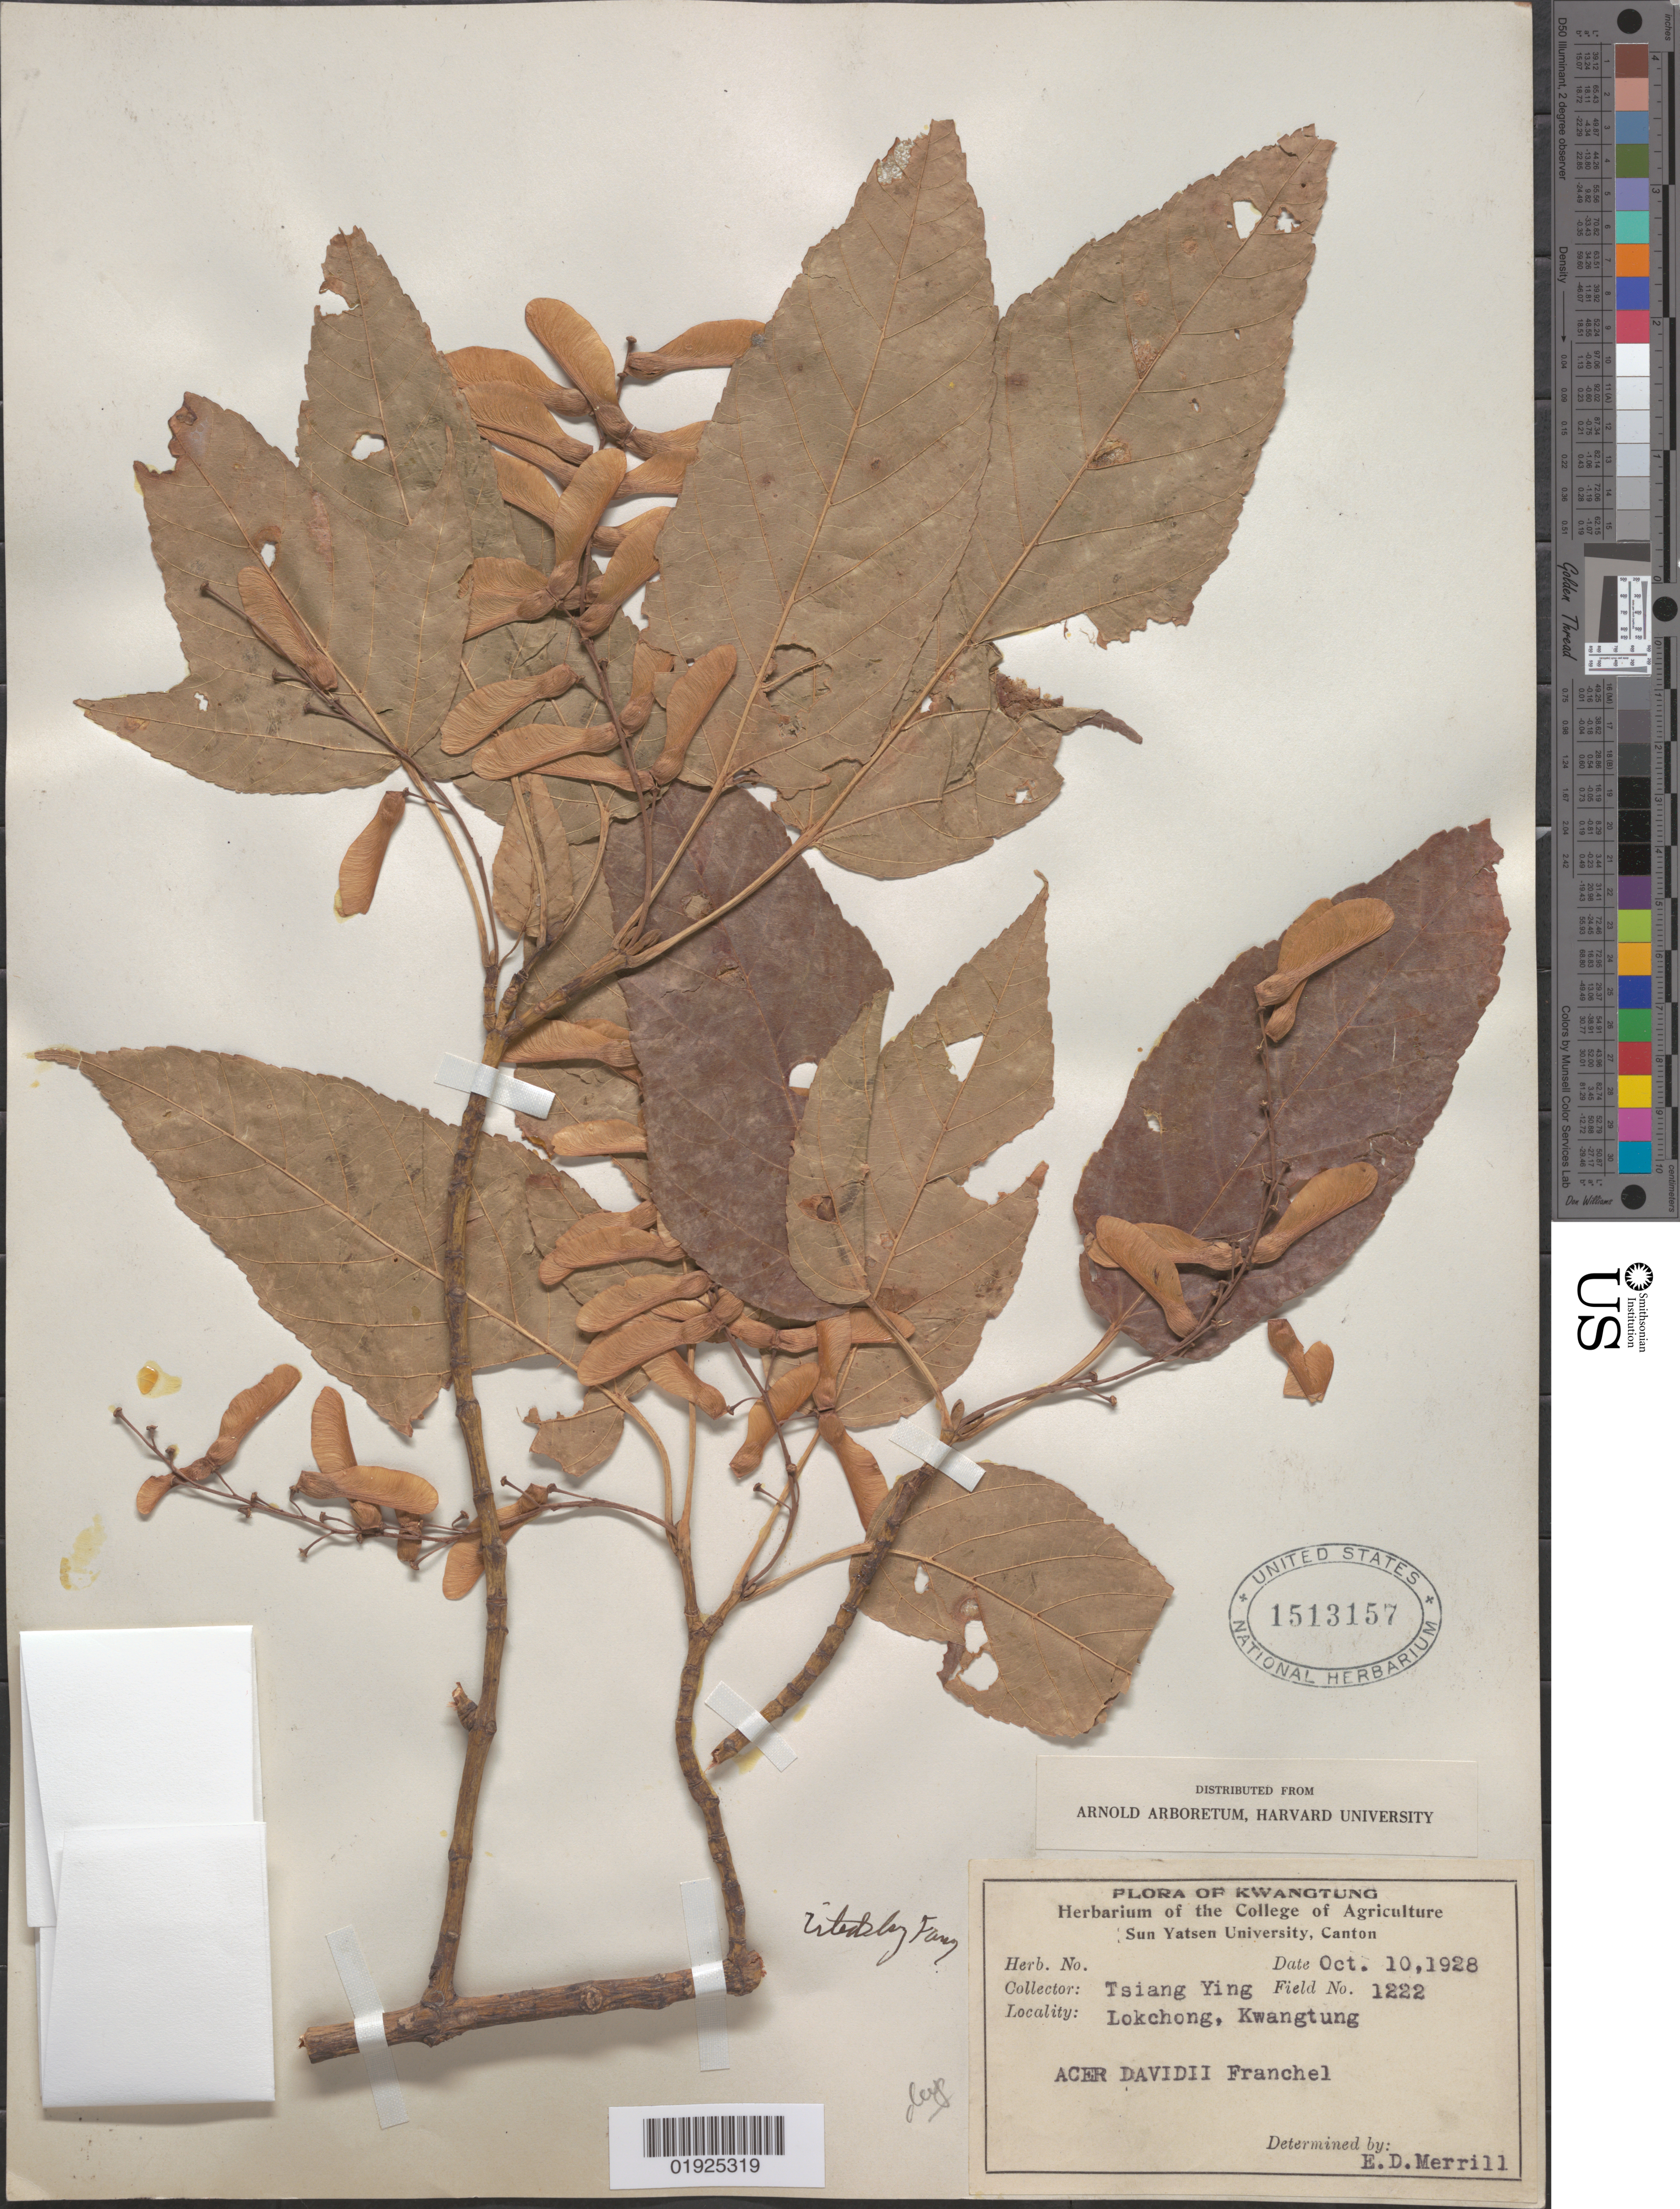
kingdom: Plantae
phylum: Tracheophyta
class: Magnoliopsida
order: Sapindales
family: Sapindaceae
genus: Acer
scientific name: Acer sikkimense subsp. davidii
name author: (Franch.) Wesm.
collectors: E. D. Merrill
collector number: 1222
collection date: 1928-10-10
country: China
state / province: Guangdong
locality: Kwangtung [Guangdong]. Lokchong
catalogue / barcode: US 1513157